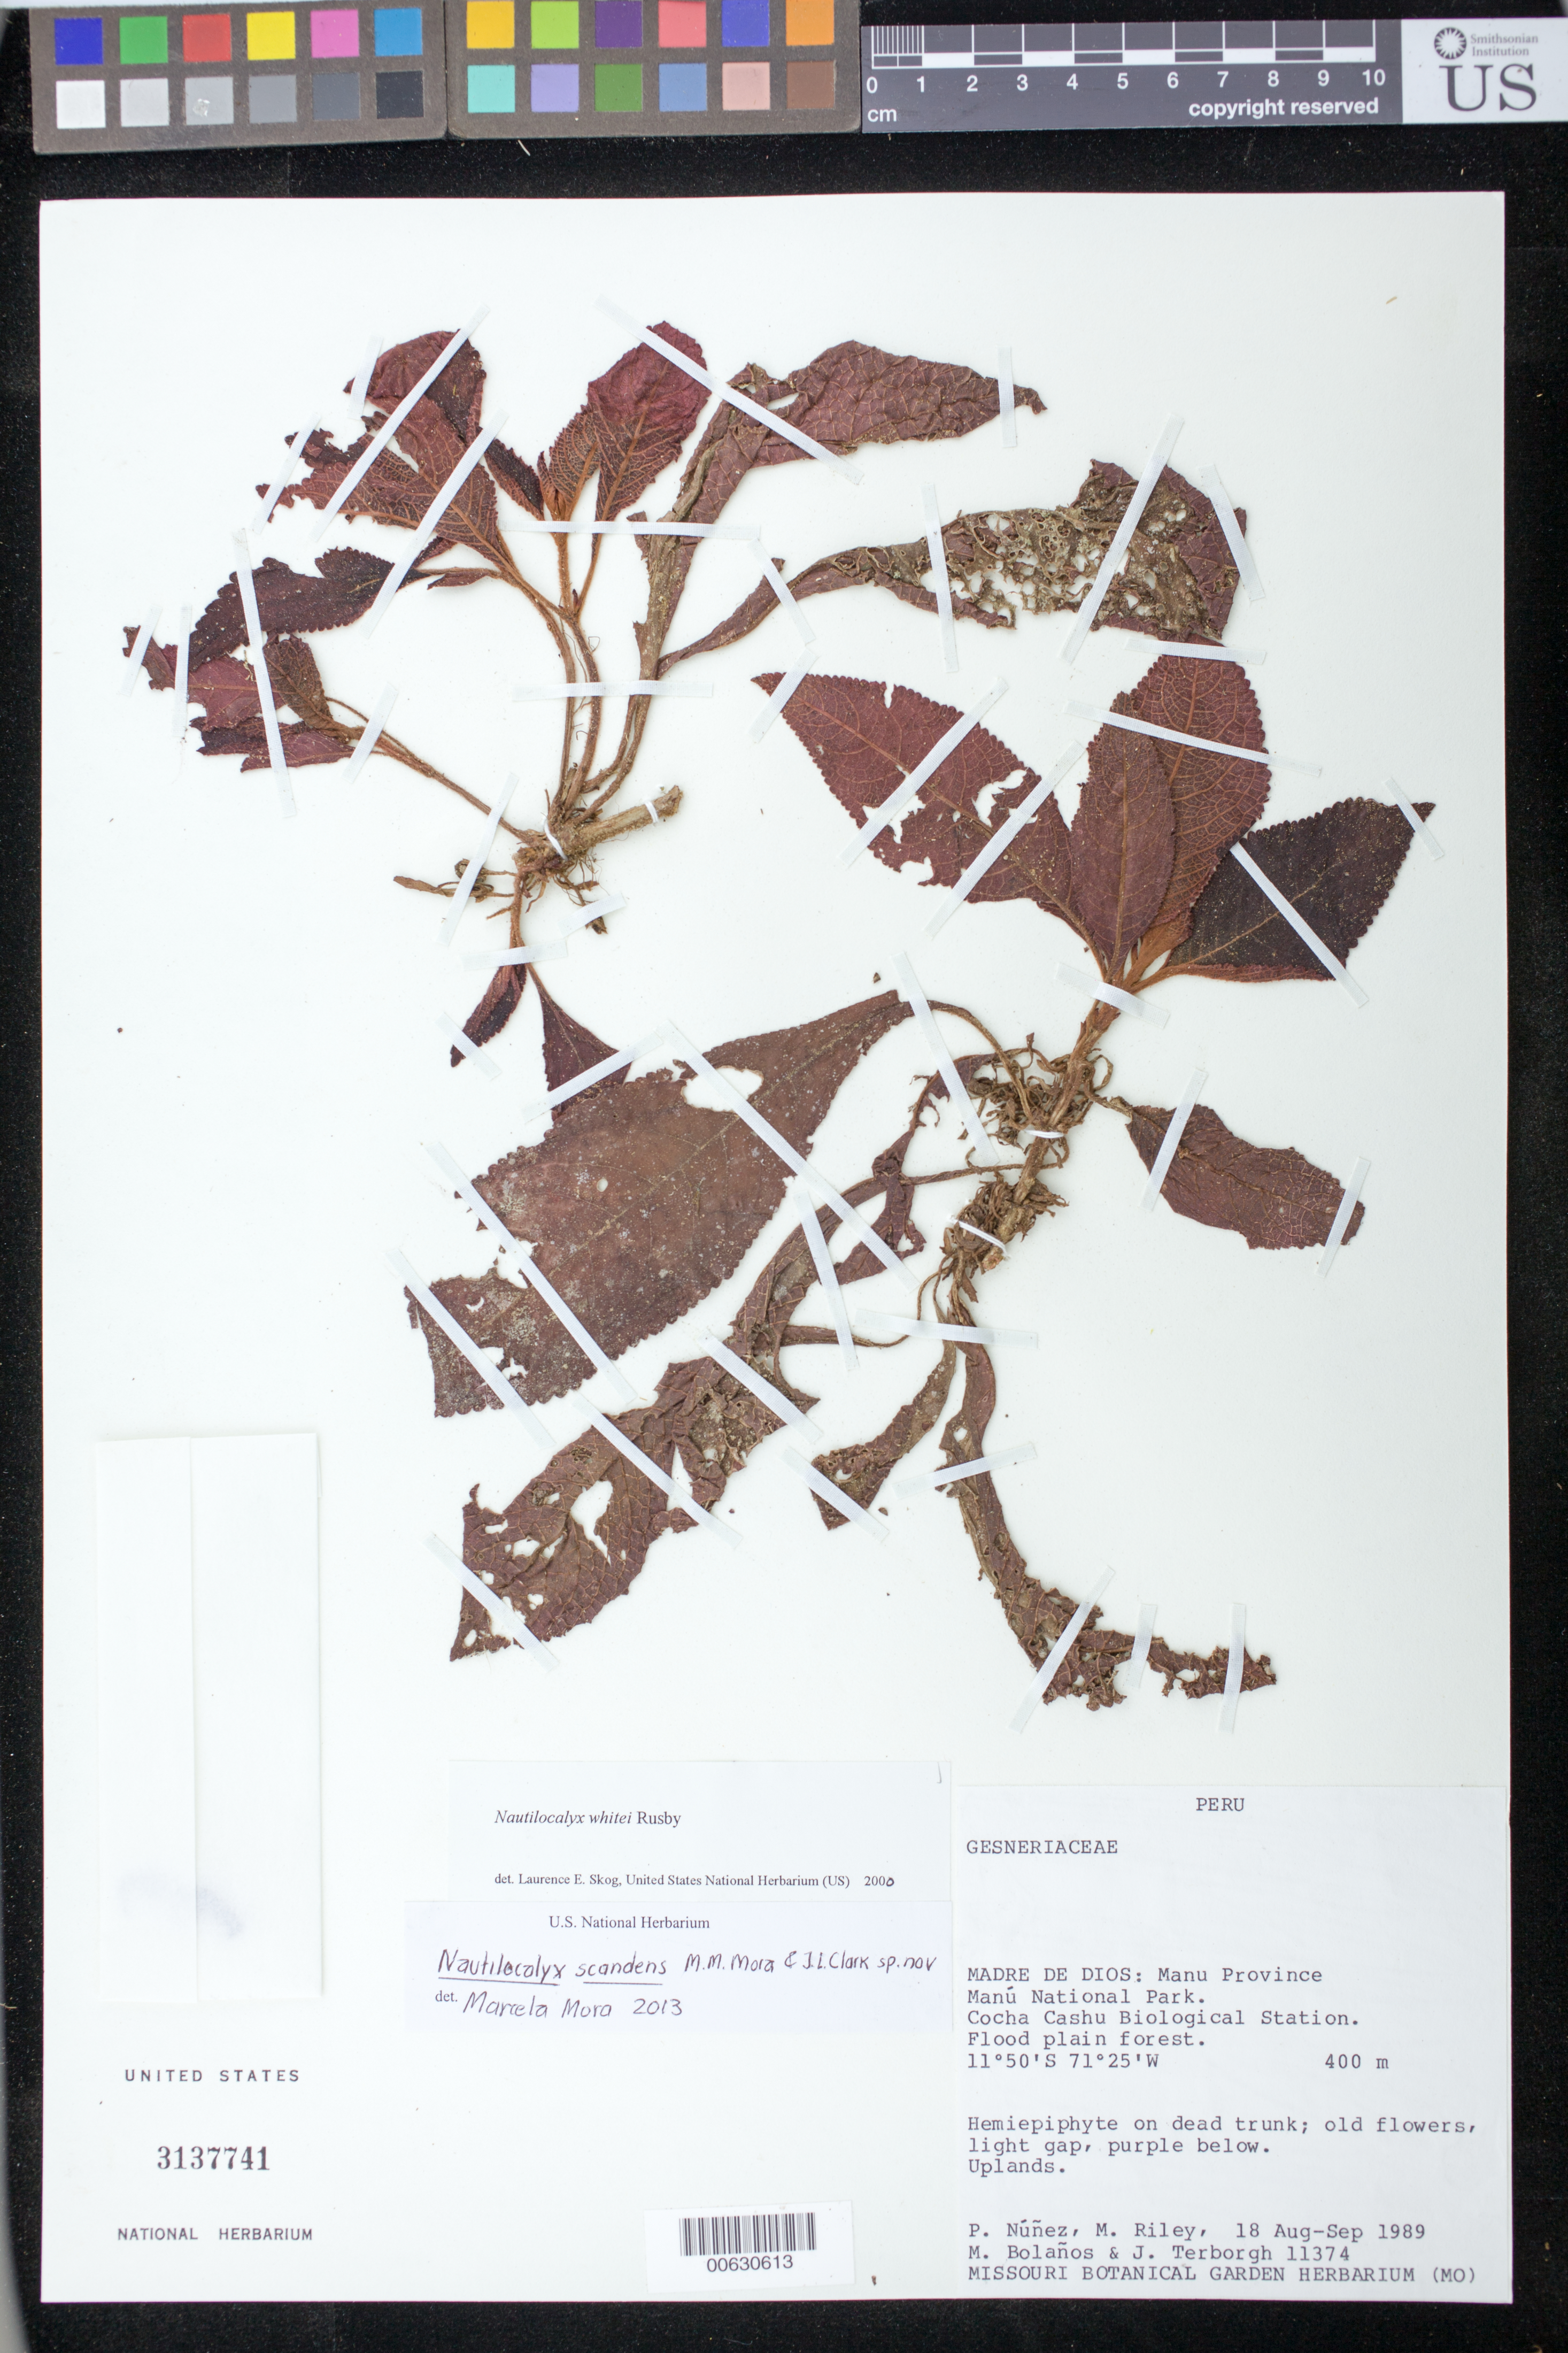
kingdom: Plantae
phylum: Tracheophyta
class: Magnoliopsida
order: Lamiales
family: Gesneriaceae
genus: Nautilocalyx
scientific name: Nautilocalyx scandens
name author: M.M. Mora & J.L. Clark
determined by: Mora, M. Marcela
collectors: P. Núñez V., M. Riley, M. Bolaños & J. Terborgh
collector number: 11374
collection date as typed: Aug-Sep 1989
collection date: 1989-08/1989-09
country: Peru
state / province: Madre de Dios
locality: Prov. Manu, Manú National Park, Cocha Cashu Biological Station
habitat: Flood plain forest; uplands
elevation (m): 400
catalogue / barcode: US 3137741